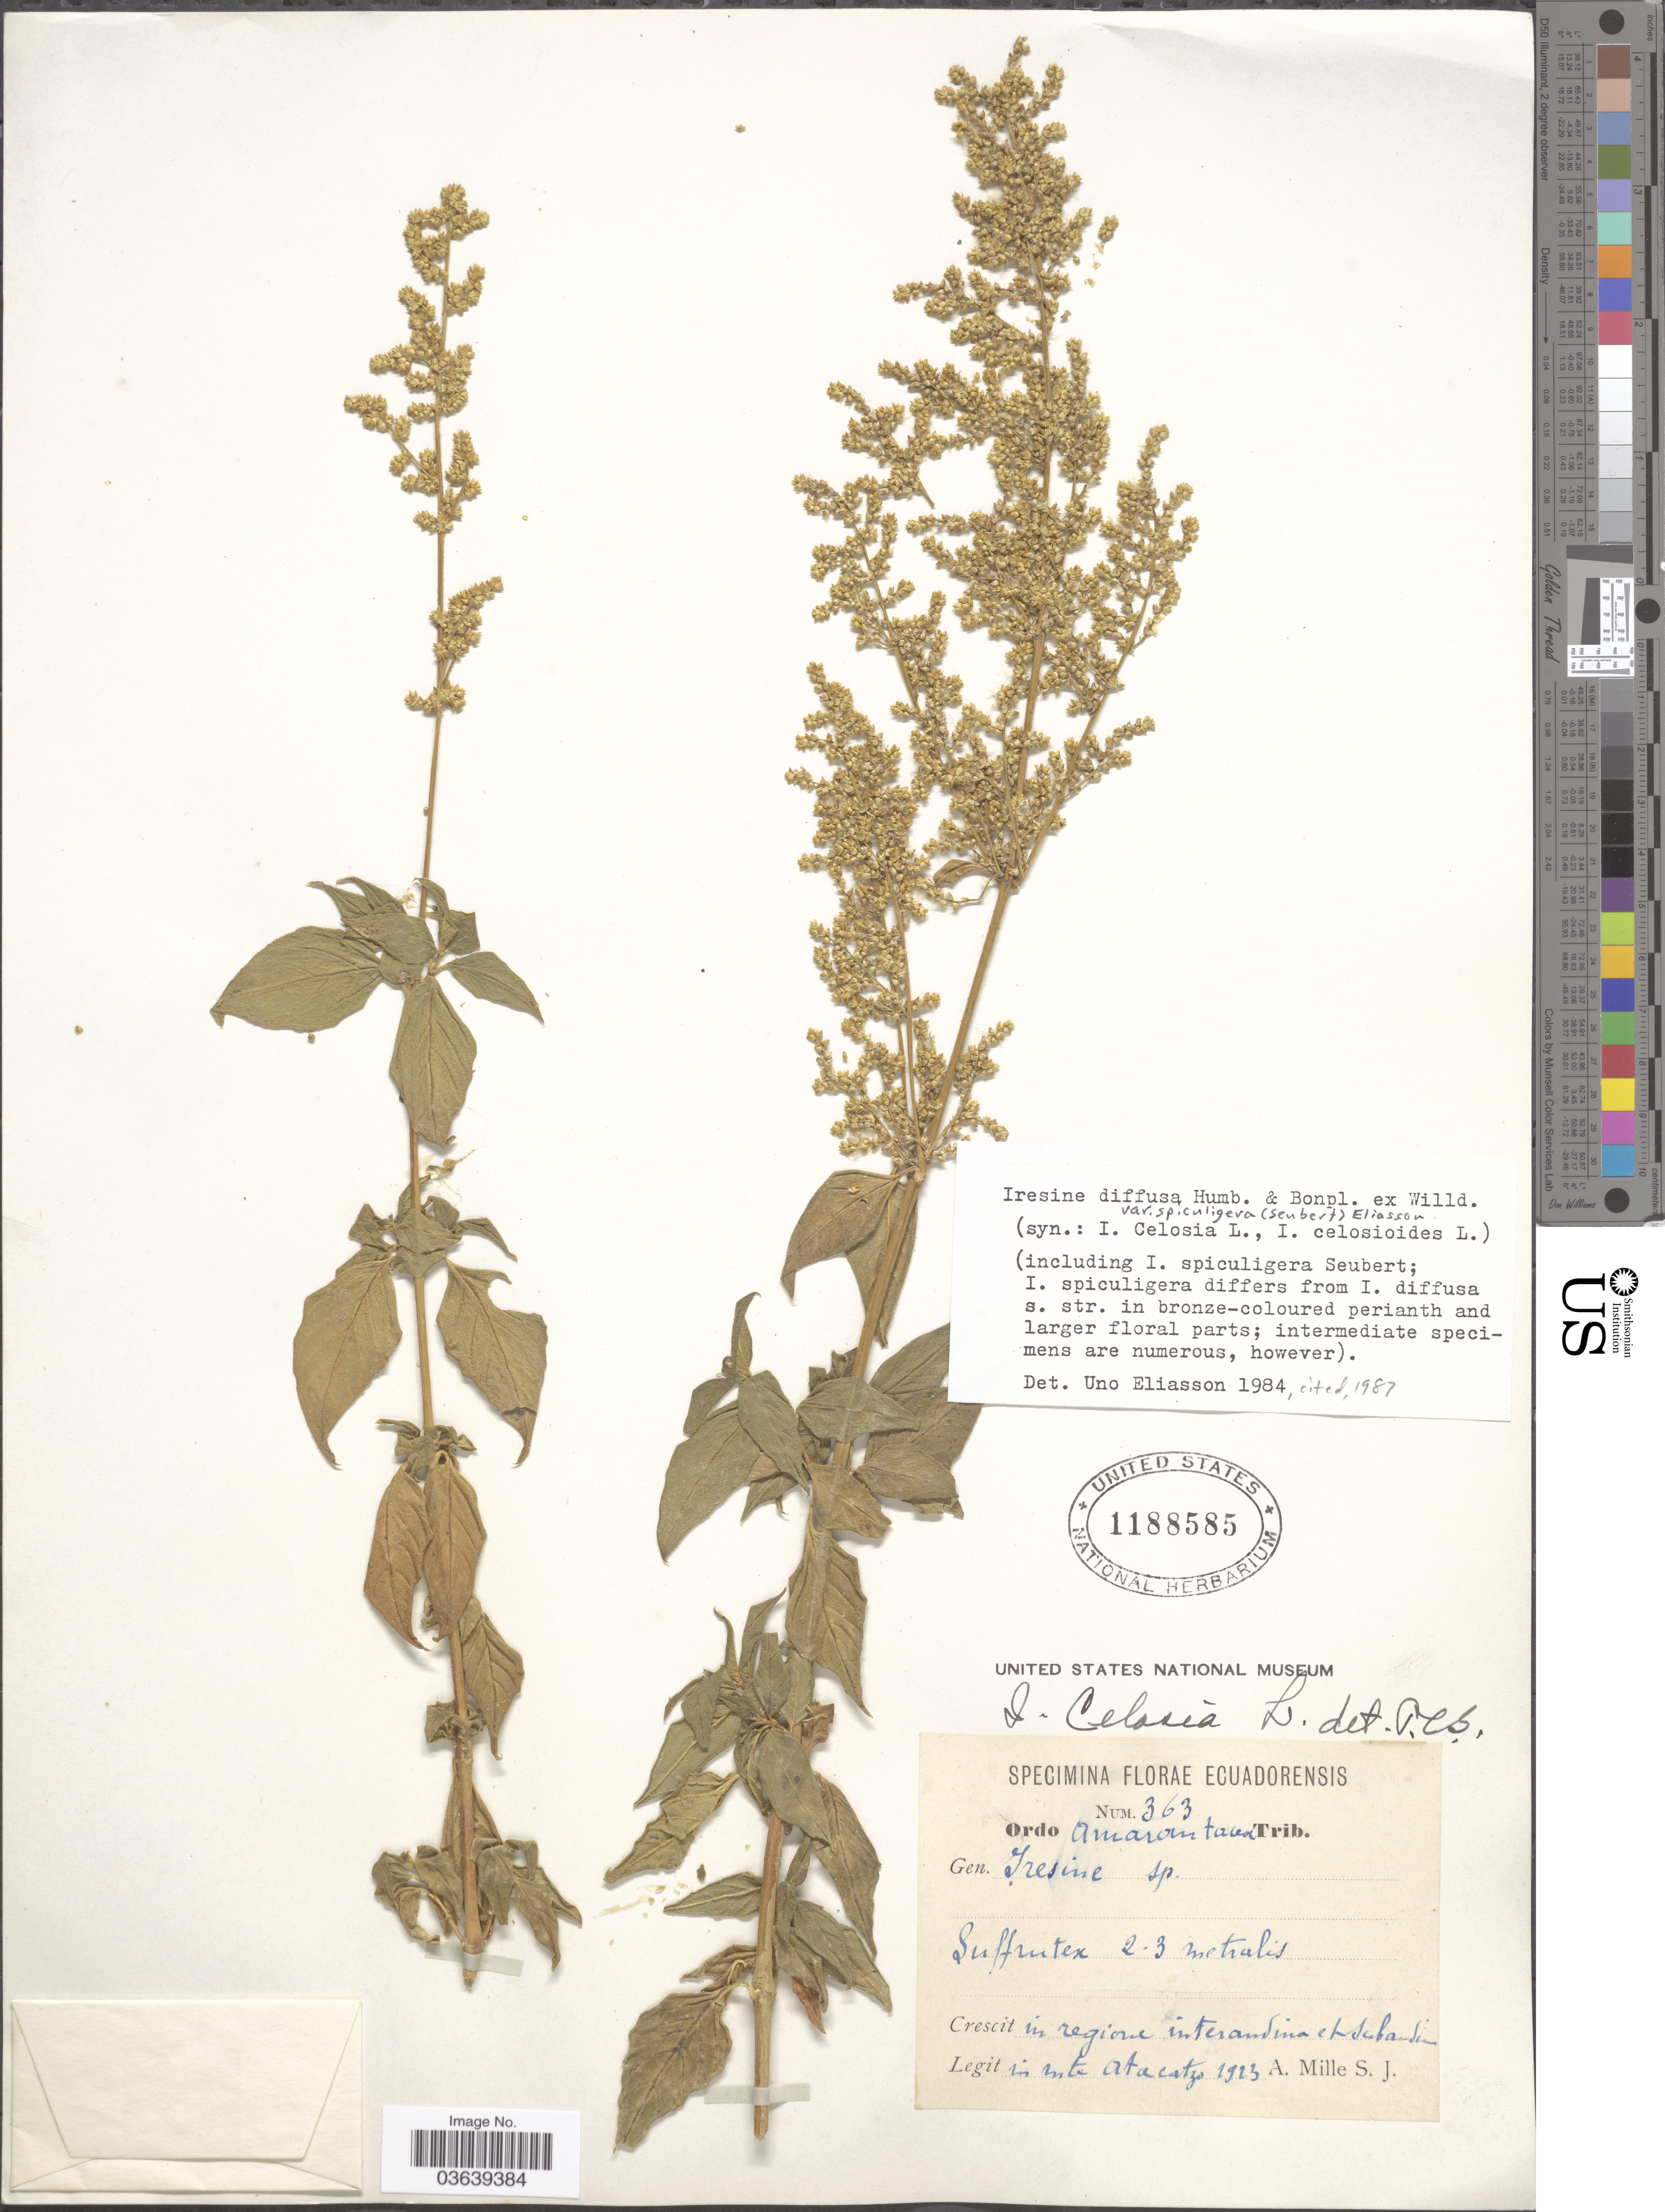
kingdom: Plantae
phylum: Tracheophyta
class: Magnoliopsida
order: Caryophyllales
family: Amaranthaceae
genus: Iresine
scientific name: Iresine diffusa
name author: Humb. & Bonpl. ex Willd.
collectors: A. Mille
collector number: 363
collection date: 1923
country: Ecuador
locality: Crescit: in regione interandina et subandinis in mte. Atacazo.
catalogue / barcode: US 1188585